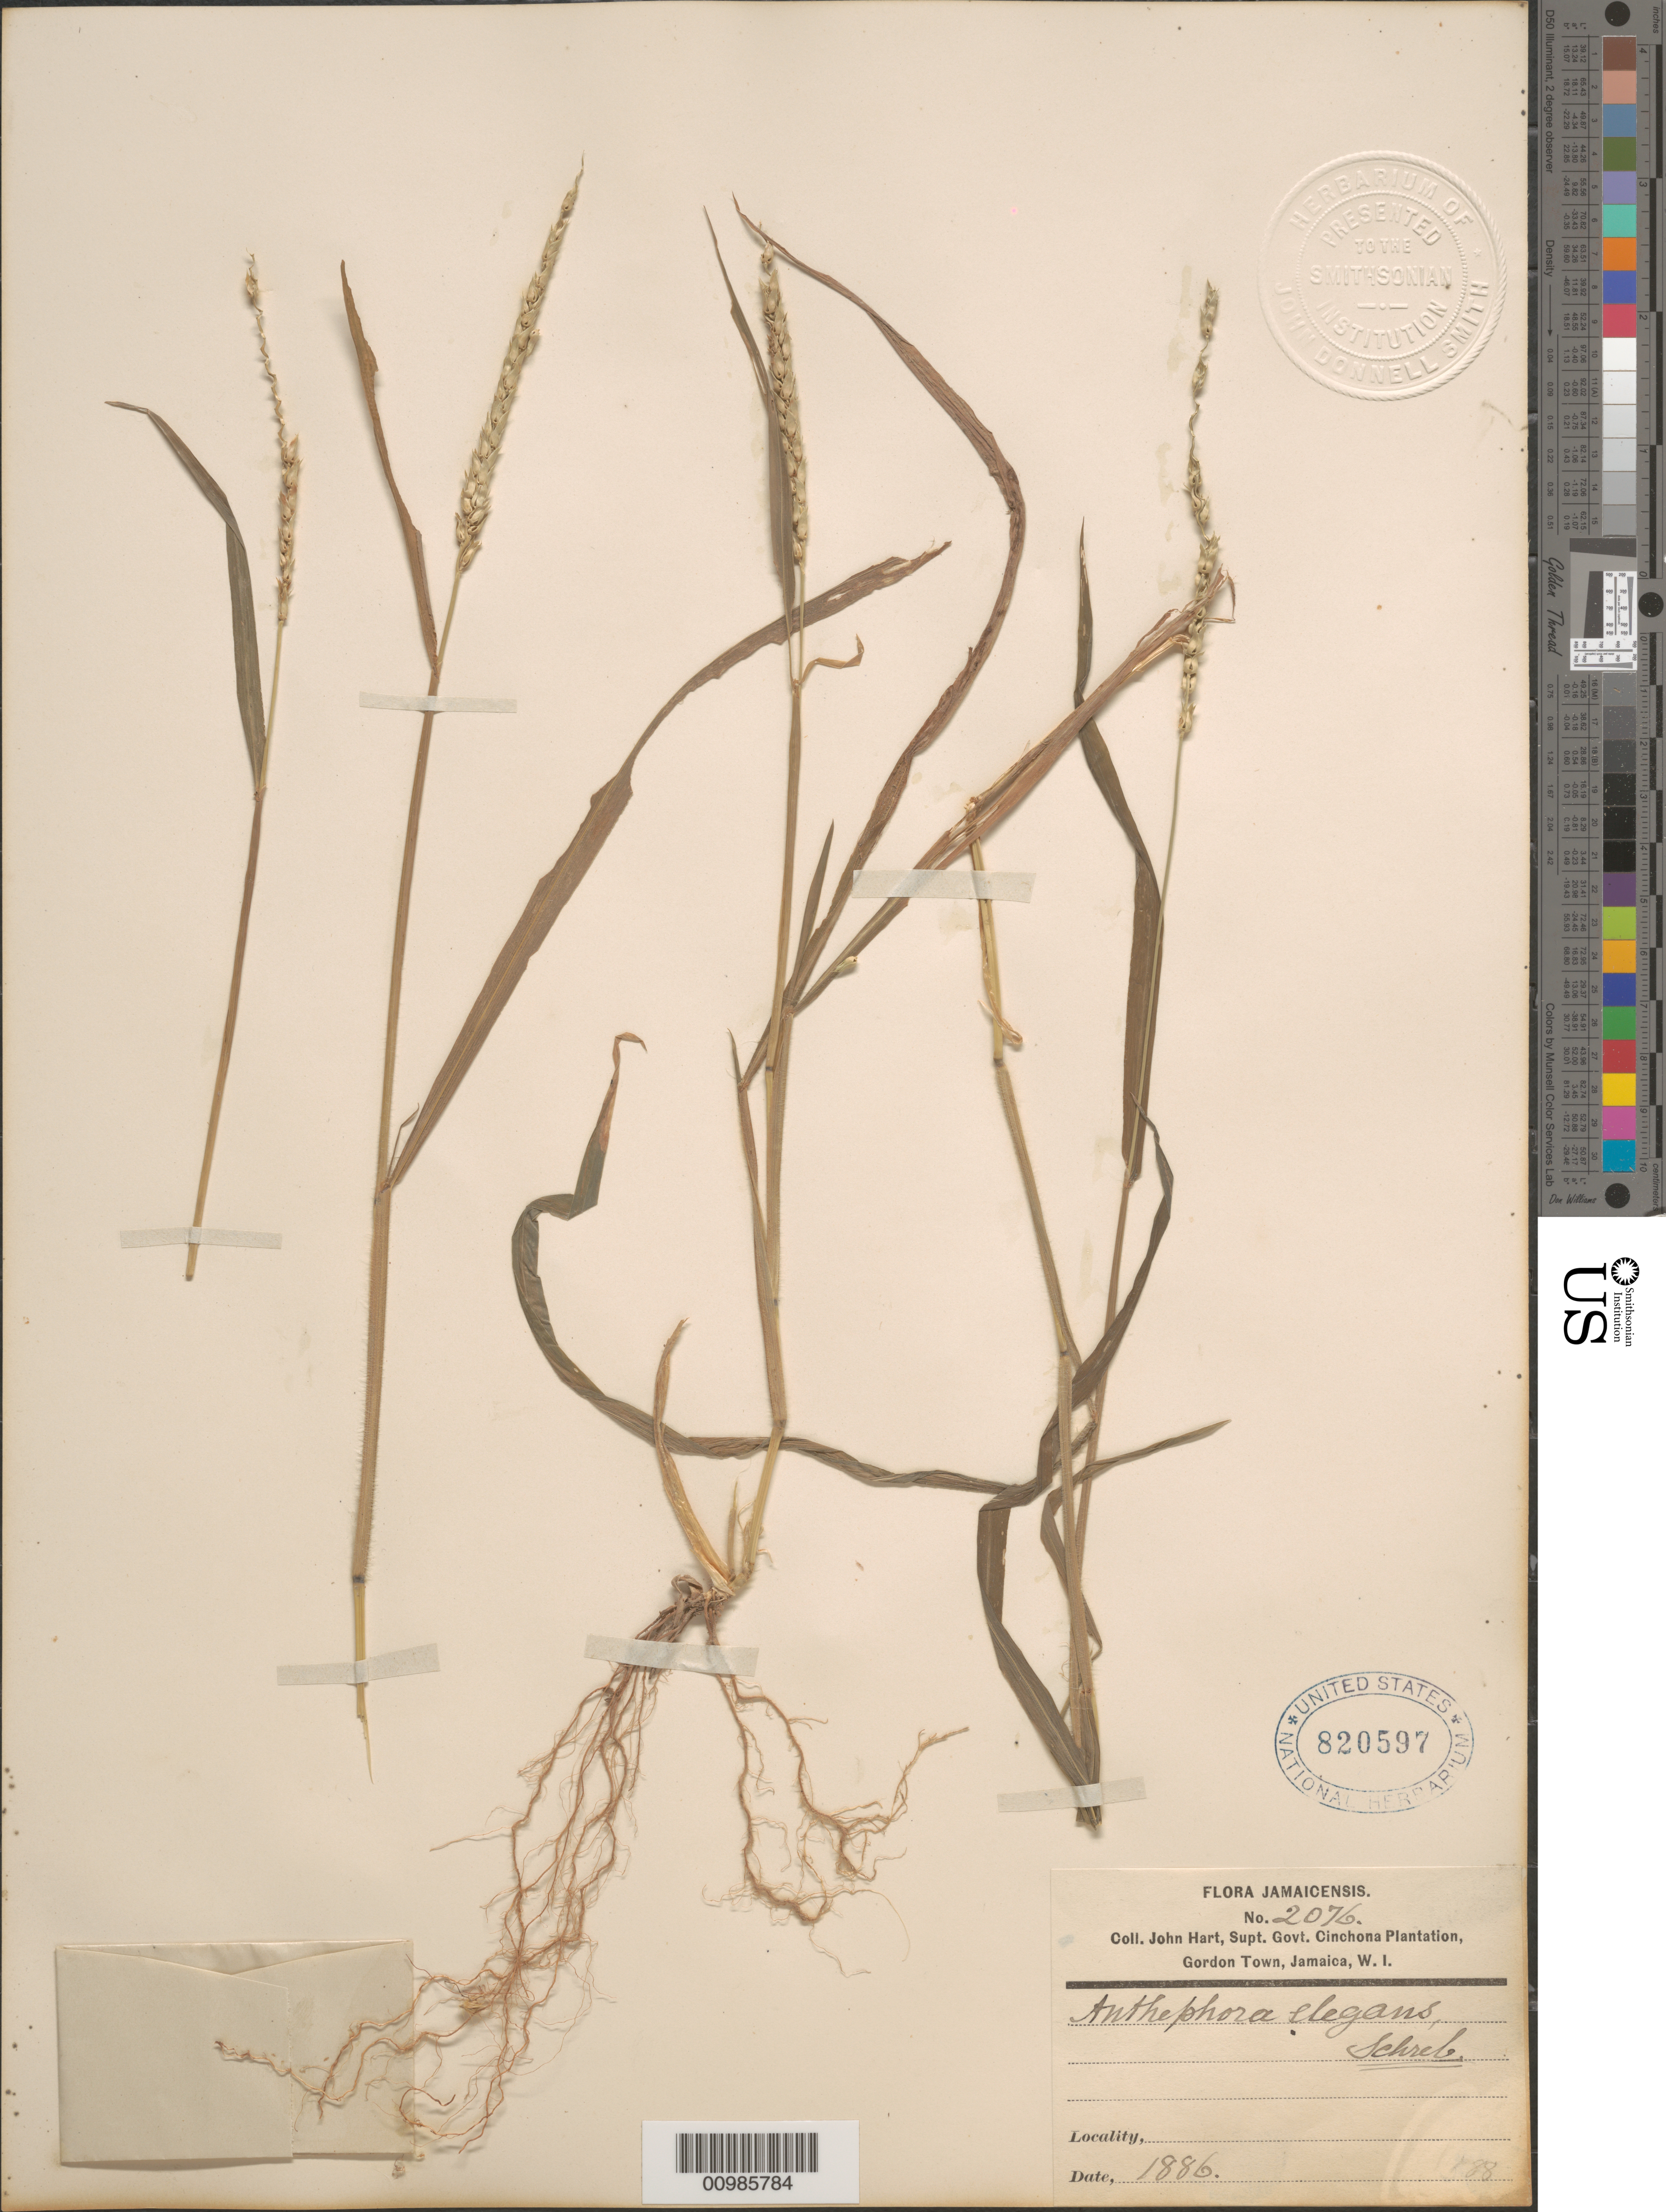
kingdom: Plantae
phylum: Tracheophyta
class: Liliopsida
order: Poales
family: Poaceae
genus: Anthephora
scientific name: Anthephora hermaphrodita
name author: (L.) Kuntze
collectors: J. Hart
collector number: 2076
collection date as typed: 1886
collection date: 1886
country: Jamaica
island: Jamaica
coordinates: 0 N, 0 E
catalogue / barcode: US 820597